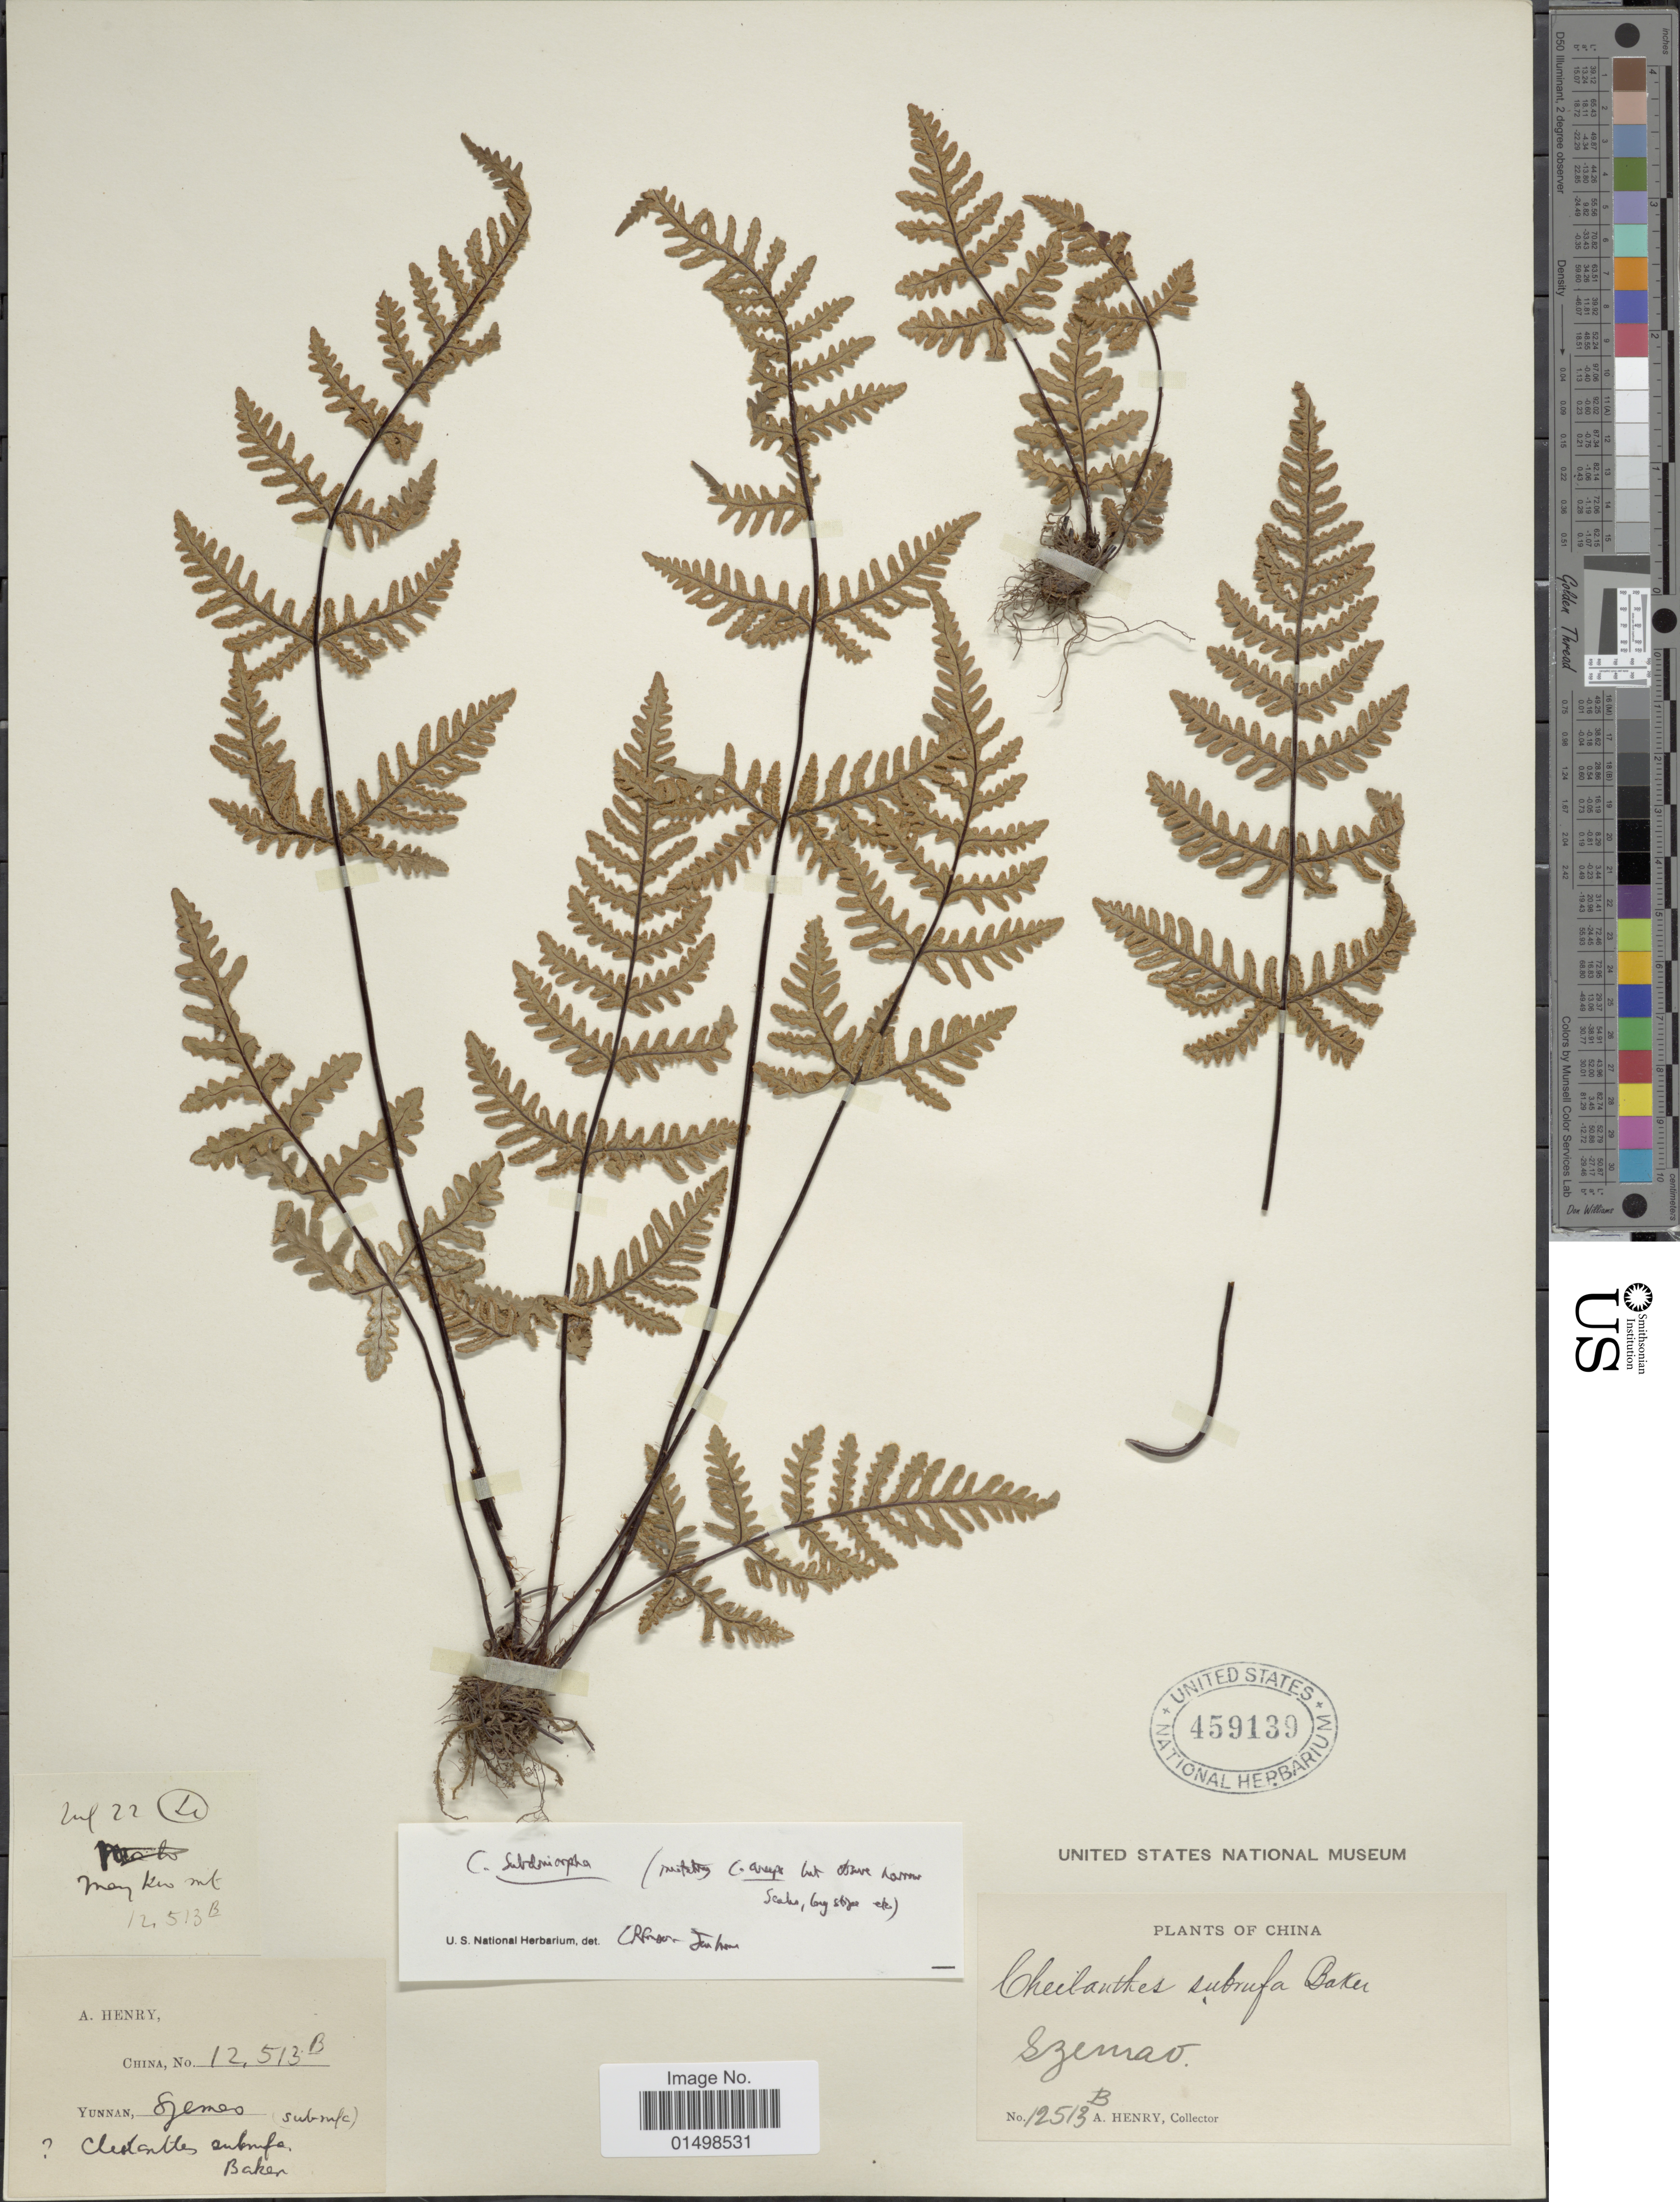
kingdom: Plantae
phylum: Tracheophyta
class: Polypodiopsida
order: Polypodiales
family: Pteridaceae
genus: Aleuritopteris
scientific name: Aleuritopteris farinosa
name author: (Forssk.) Fée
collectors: A. Henry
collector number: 12513 B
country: China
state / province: Yunnan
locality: Plants of China, Yunnan, Szemao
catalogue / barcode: US 459139